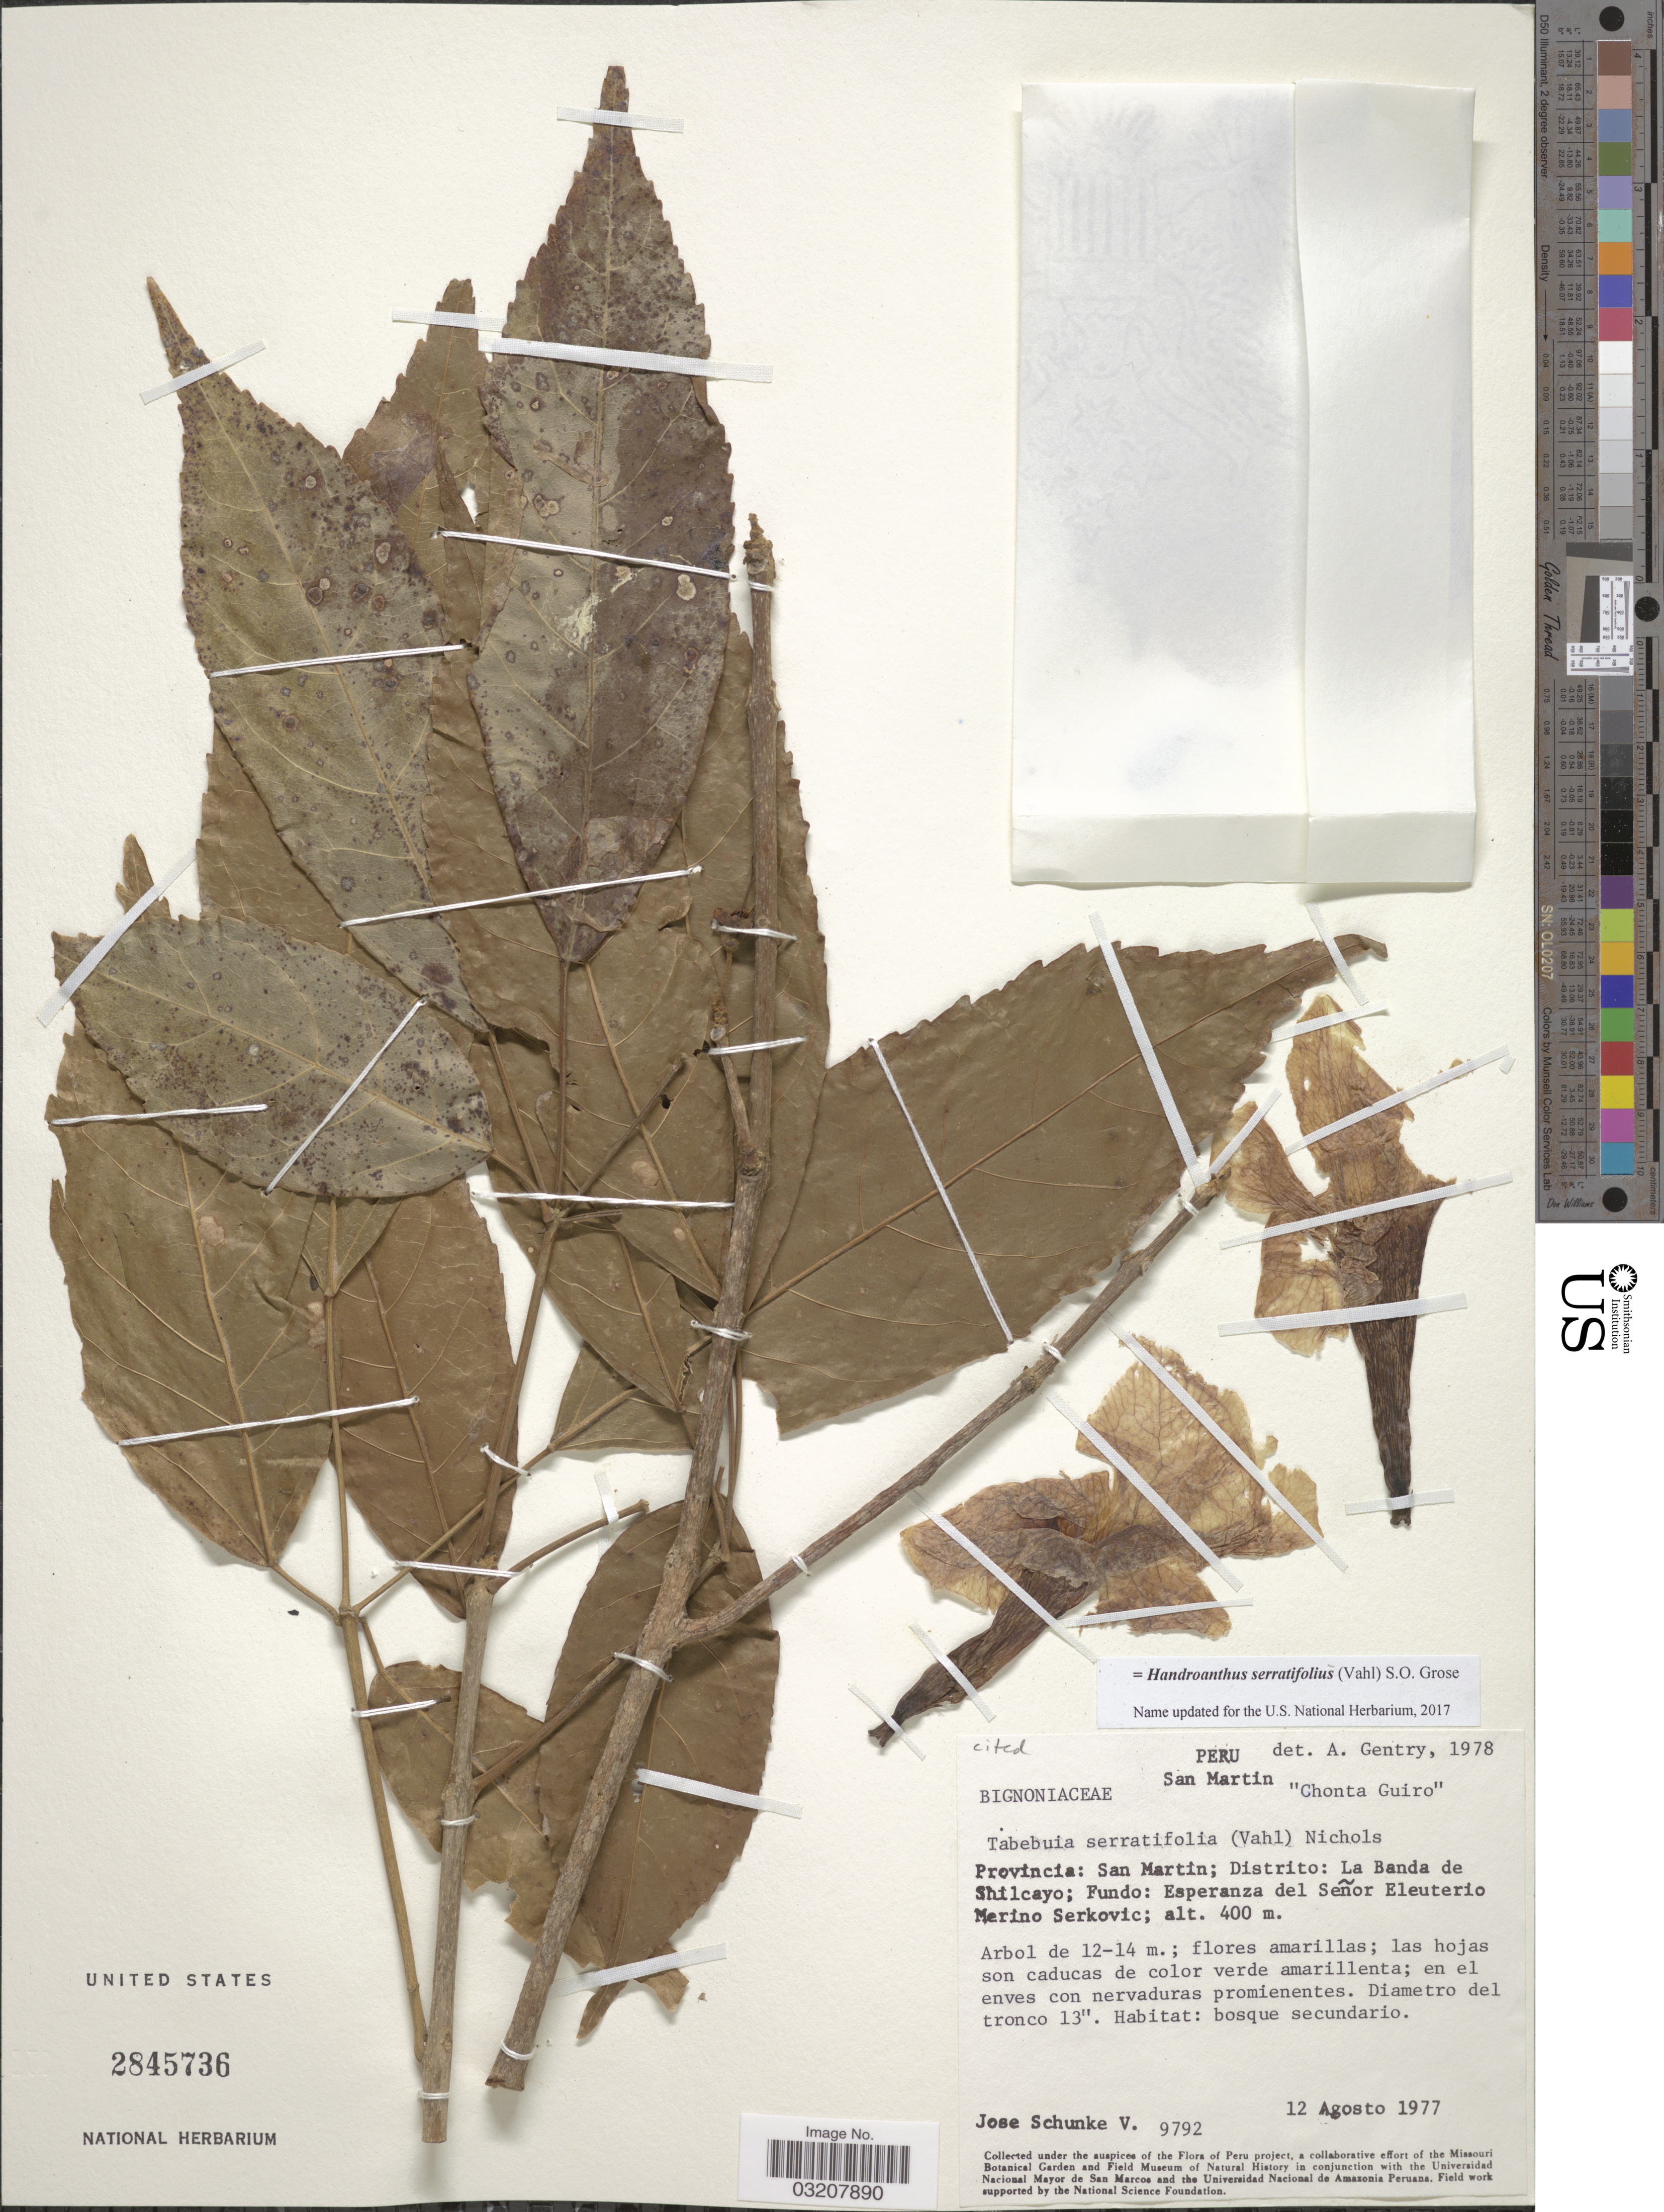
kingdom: Plantae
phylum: Tracheophyta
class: Magnoliopsida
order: Lamiales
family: Bignoniaceae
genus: Handroanthus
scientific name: Handroanthus serratifolius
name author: (Vahl) S.O. Grose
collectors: J. Schunke Vigo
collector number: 9792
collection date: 1977-08-12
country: Peru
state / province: San Martín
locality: Distrito: La Banda de Shilcayo; Fundo: Esperanza del Señor Eleuterio Merino Serkovic.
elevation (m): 400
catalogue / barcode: US 2845736